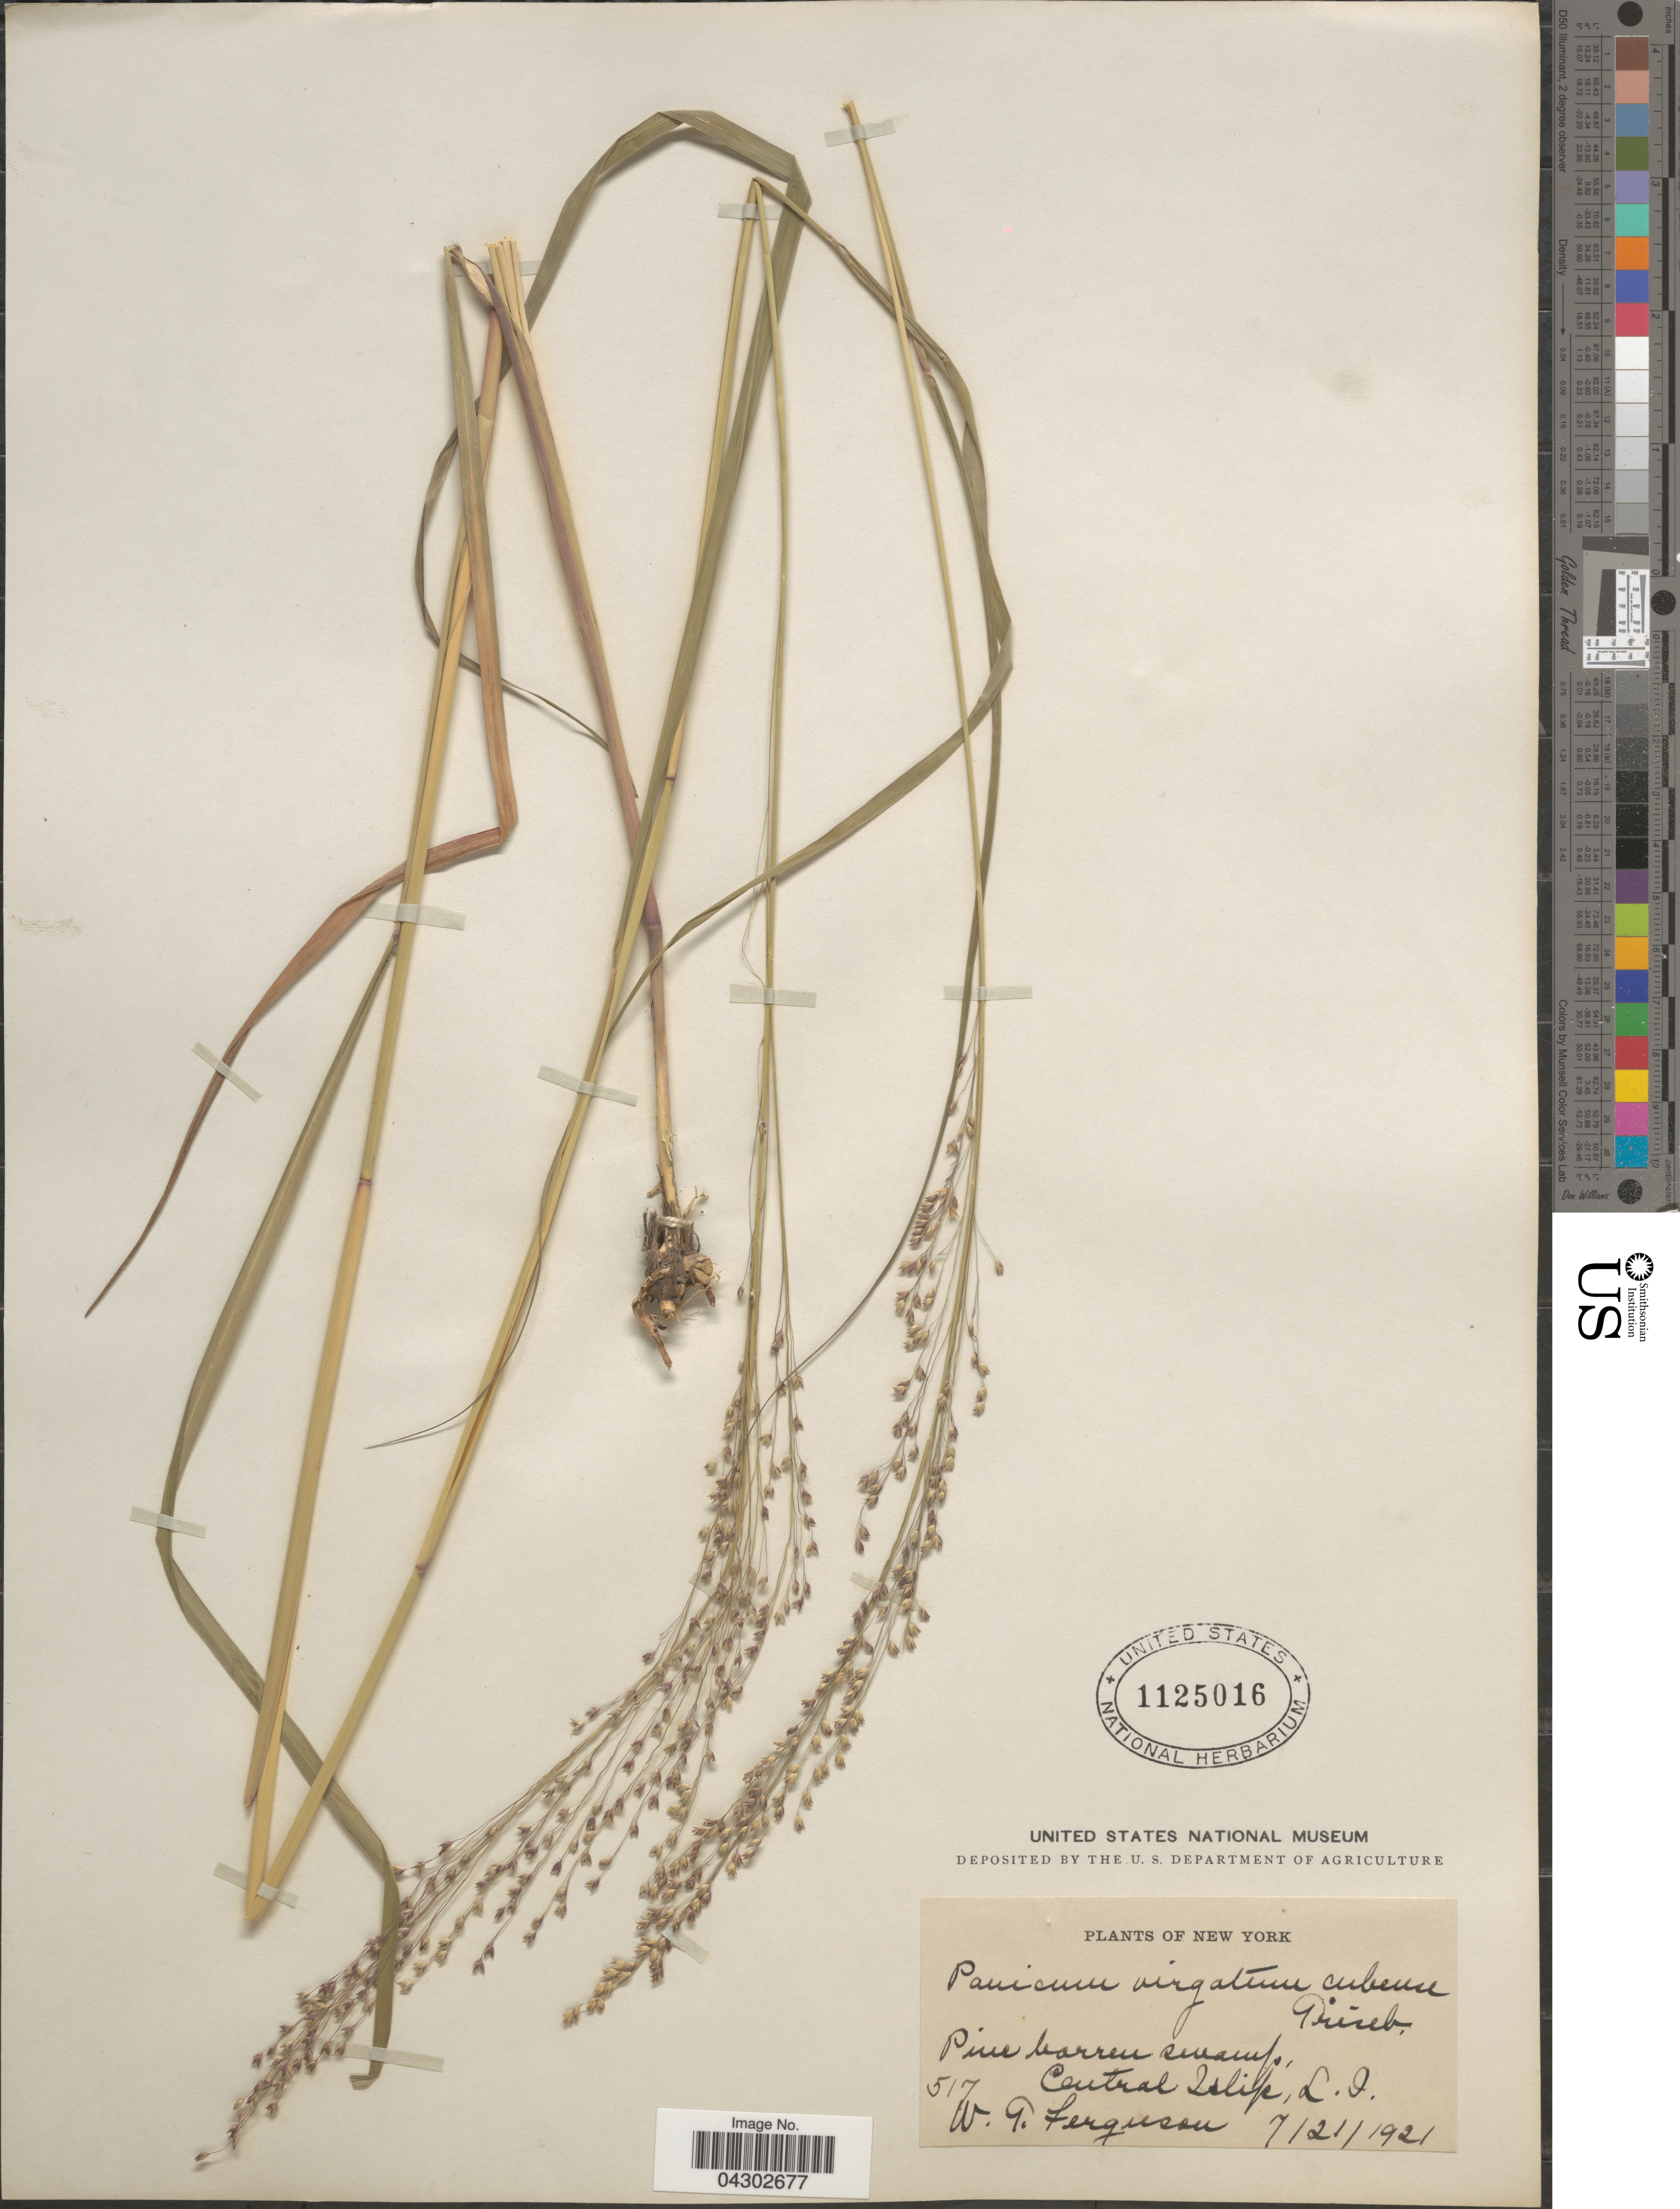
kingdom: Plantae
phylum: Tracheophyta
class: Liliopsida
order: Poales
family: Poaceae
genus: Panicum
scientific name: Panicum virgatum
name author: L.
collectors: W. Ferguson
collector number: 517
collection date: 1921-07-21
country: United States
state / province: New York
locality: Pine barren swamp, Central Islip, L. I.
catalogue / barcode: US 1125016